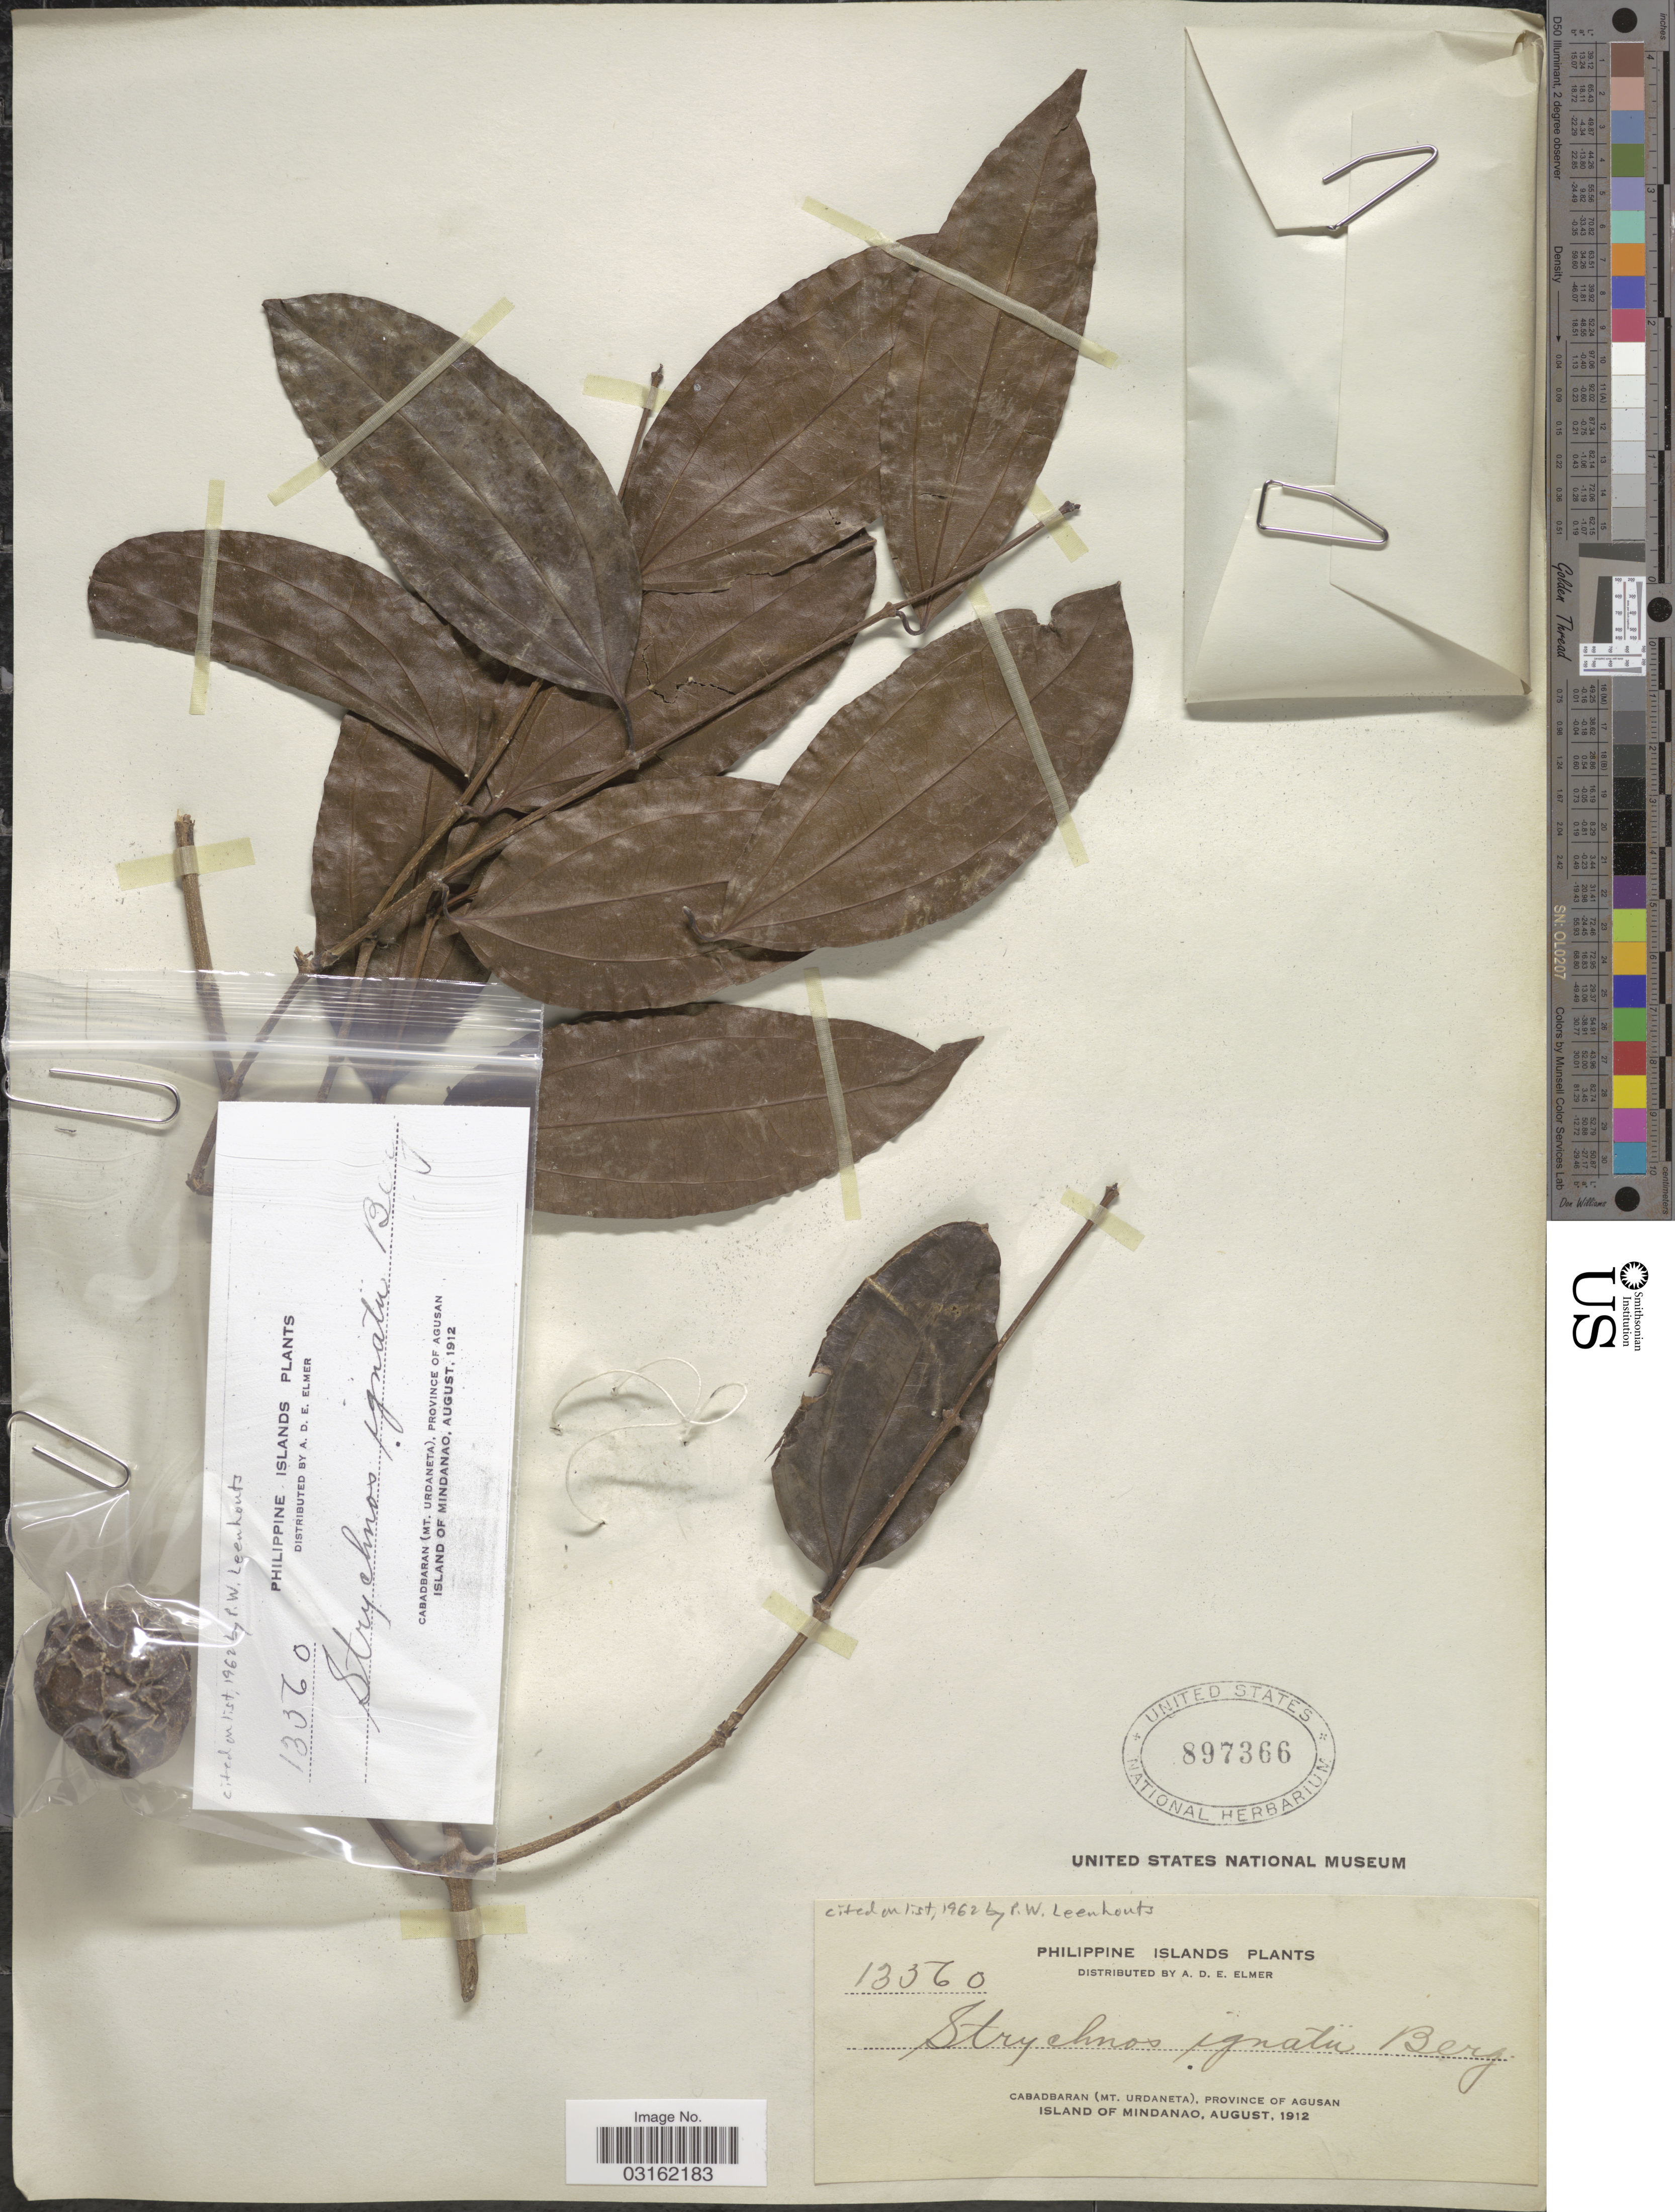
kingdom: Plantae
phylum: Tracheophyta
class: Magnoliopsida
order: Gentianales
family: Loganiaceae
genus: Strychnos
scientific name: Strychnos ignatii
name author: P.J. Bergius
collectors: A. D. E. Elmer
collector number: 13560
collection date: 1912-08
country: Philippines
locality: Philippine Islands, Cabadbaran (Mt. Urdaneta), province of Agusan, Island of Mindanao.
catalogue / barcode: US 897366